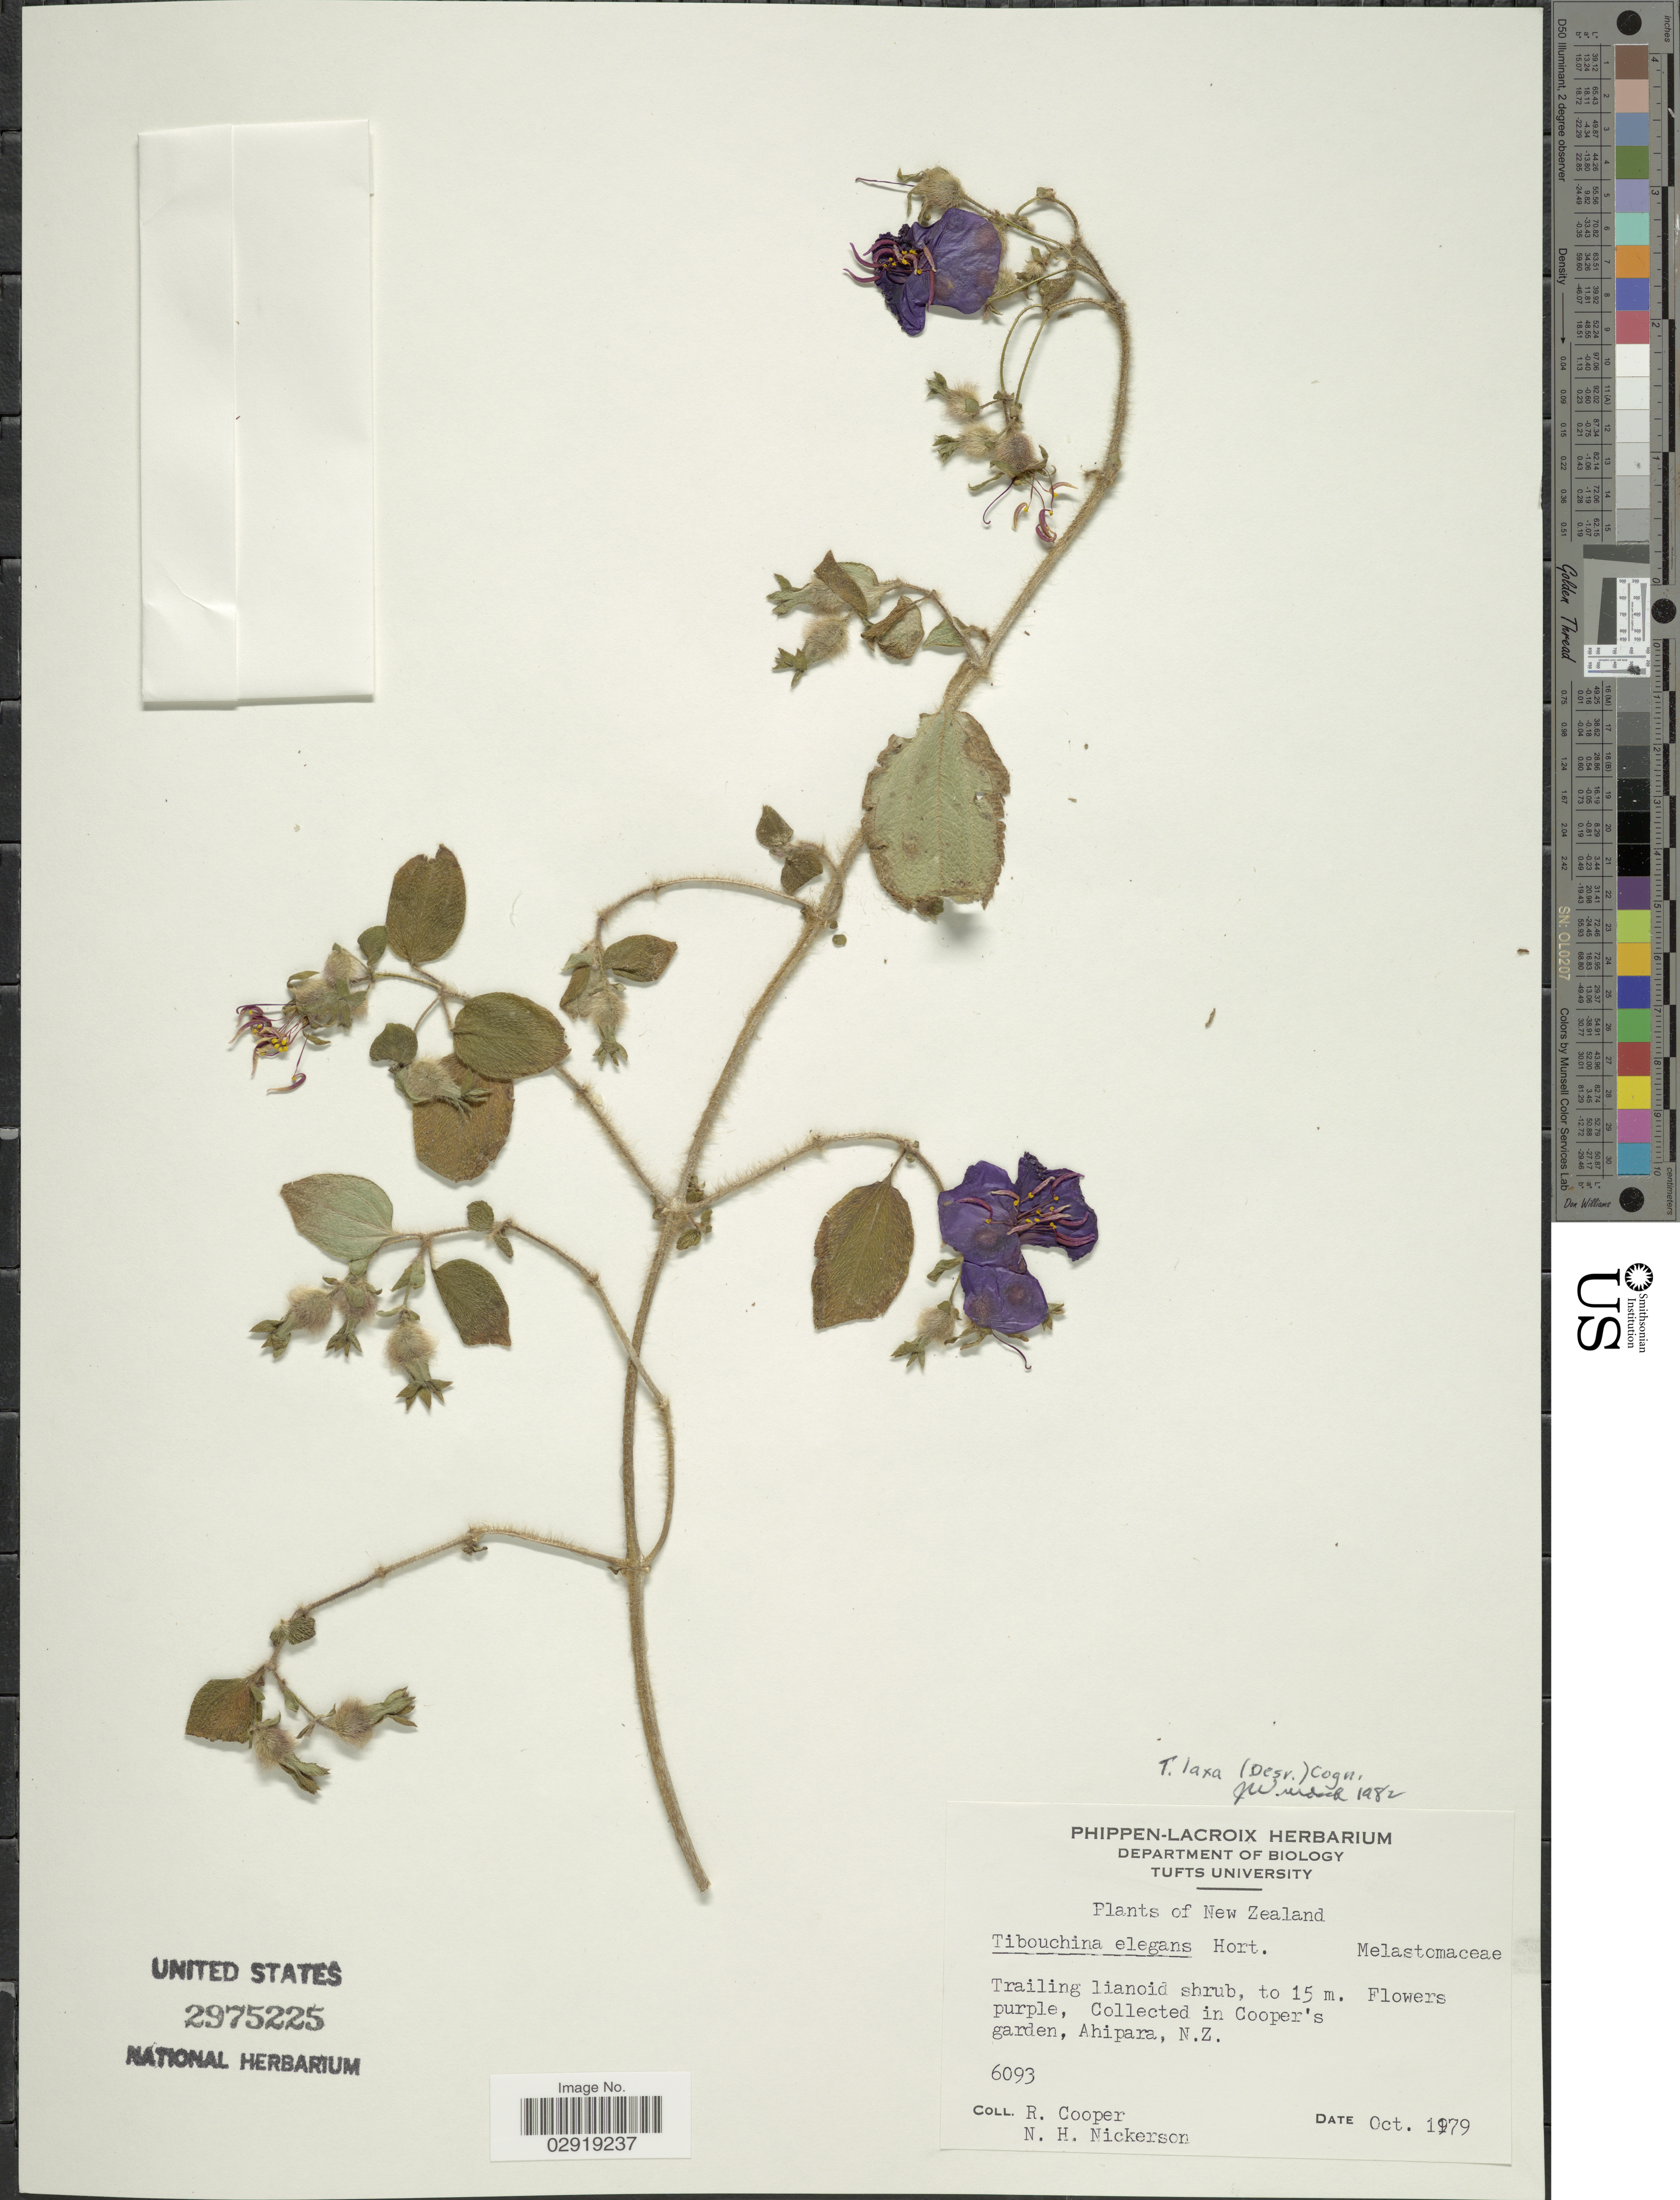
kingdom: Plantae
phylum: Tracheophyta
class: Magnoliopsida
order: Myrtales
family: Melastomataceae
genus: Chaetogastra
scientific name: Chaetogastra laxa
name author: (Desr.) P.J.F. Guim. & Michelang.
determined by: Wagner, W. L., (BOT), Smithsonian Institution - National Museum of Natural History (UNITED STATES)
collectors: R. Cooper & N. Nickerson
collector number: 6093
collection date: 1979-10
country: New Zealand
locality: Cooper's garden, Ahipara, N.Z.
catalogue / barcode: US 2975225